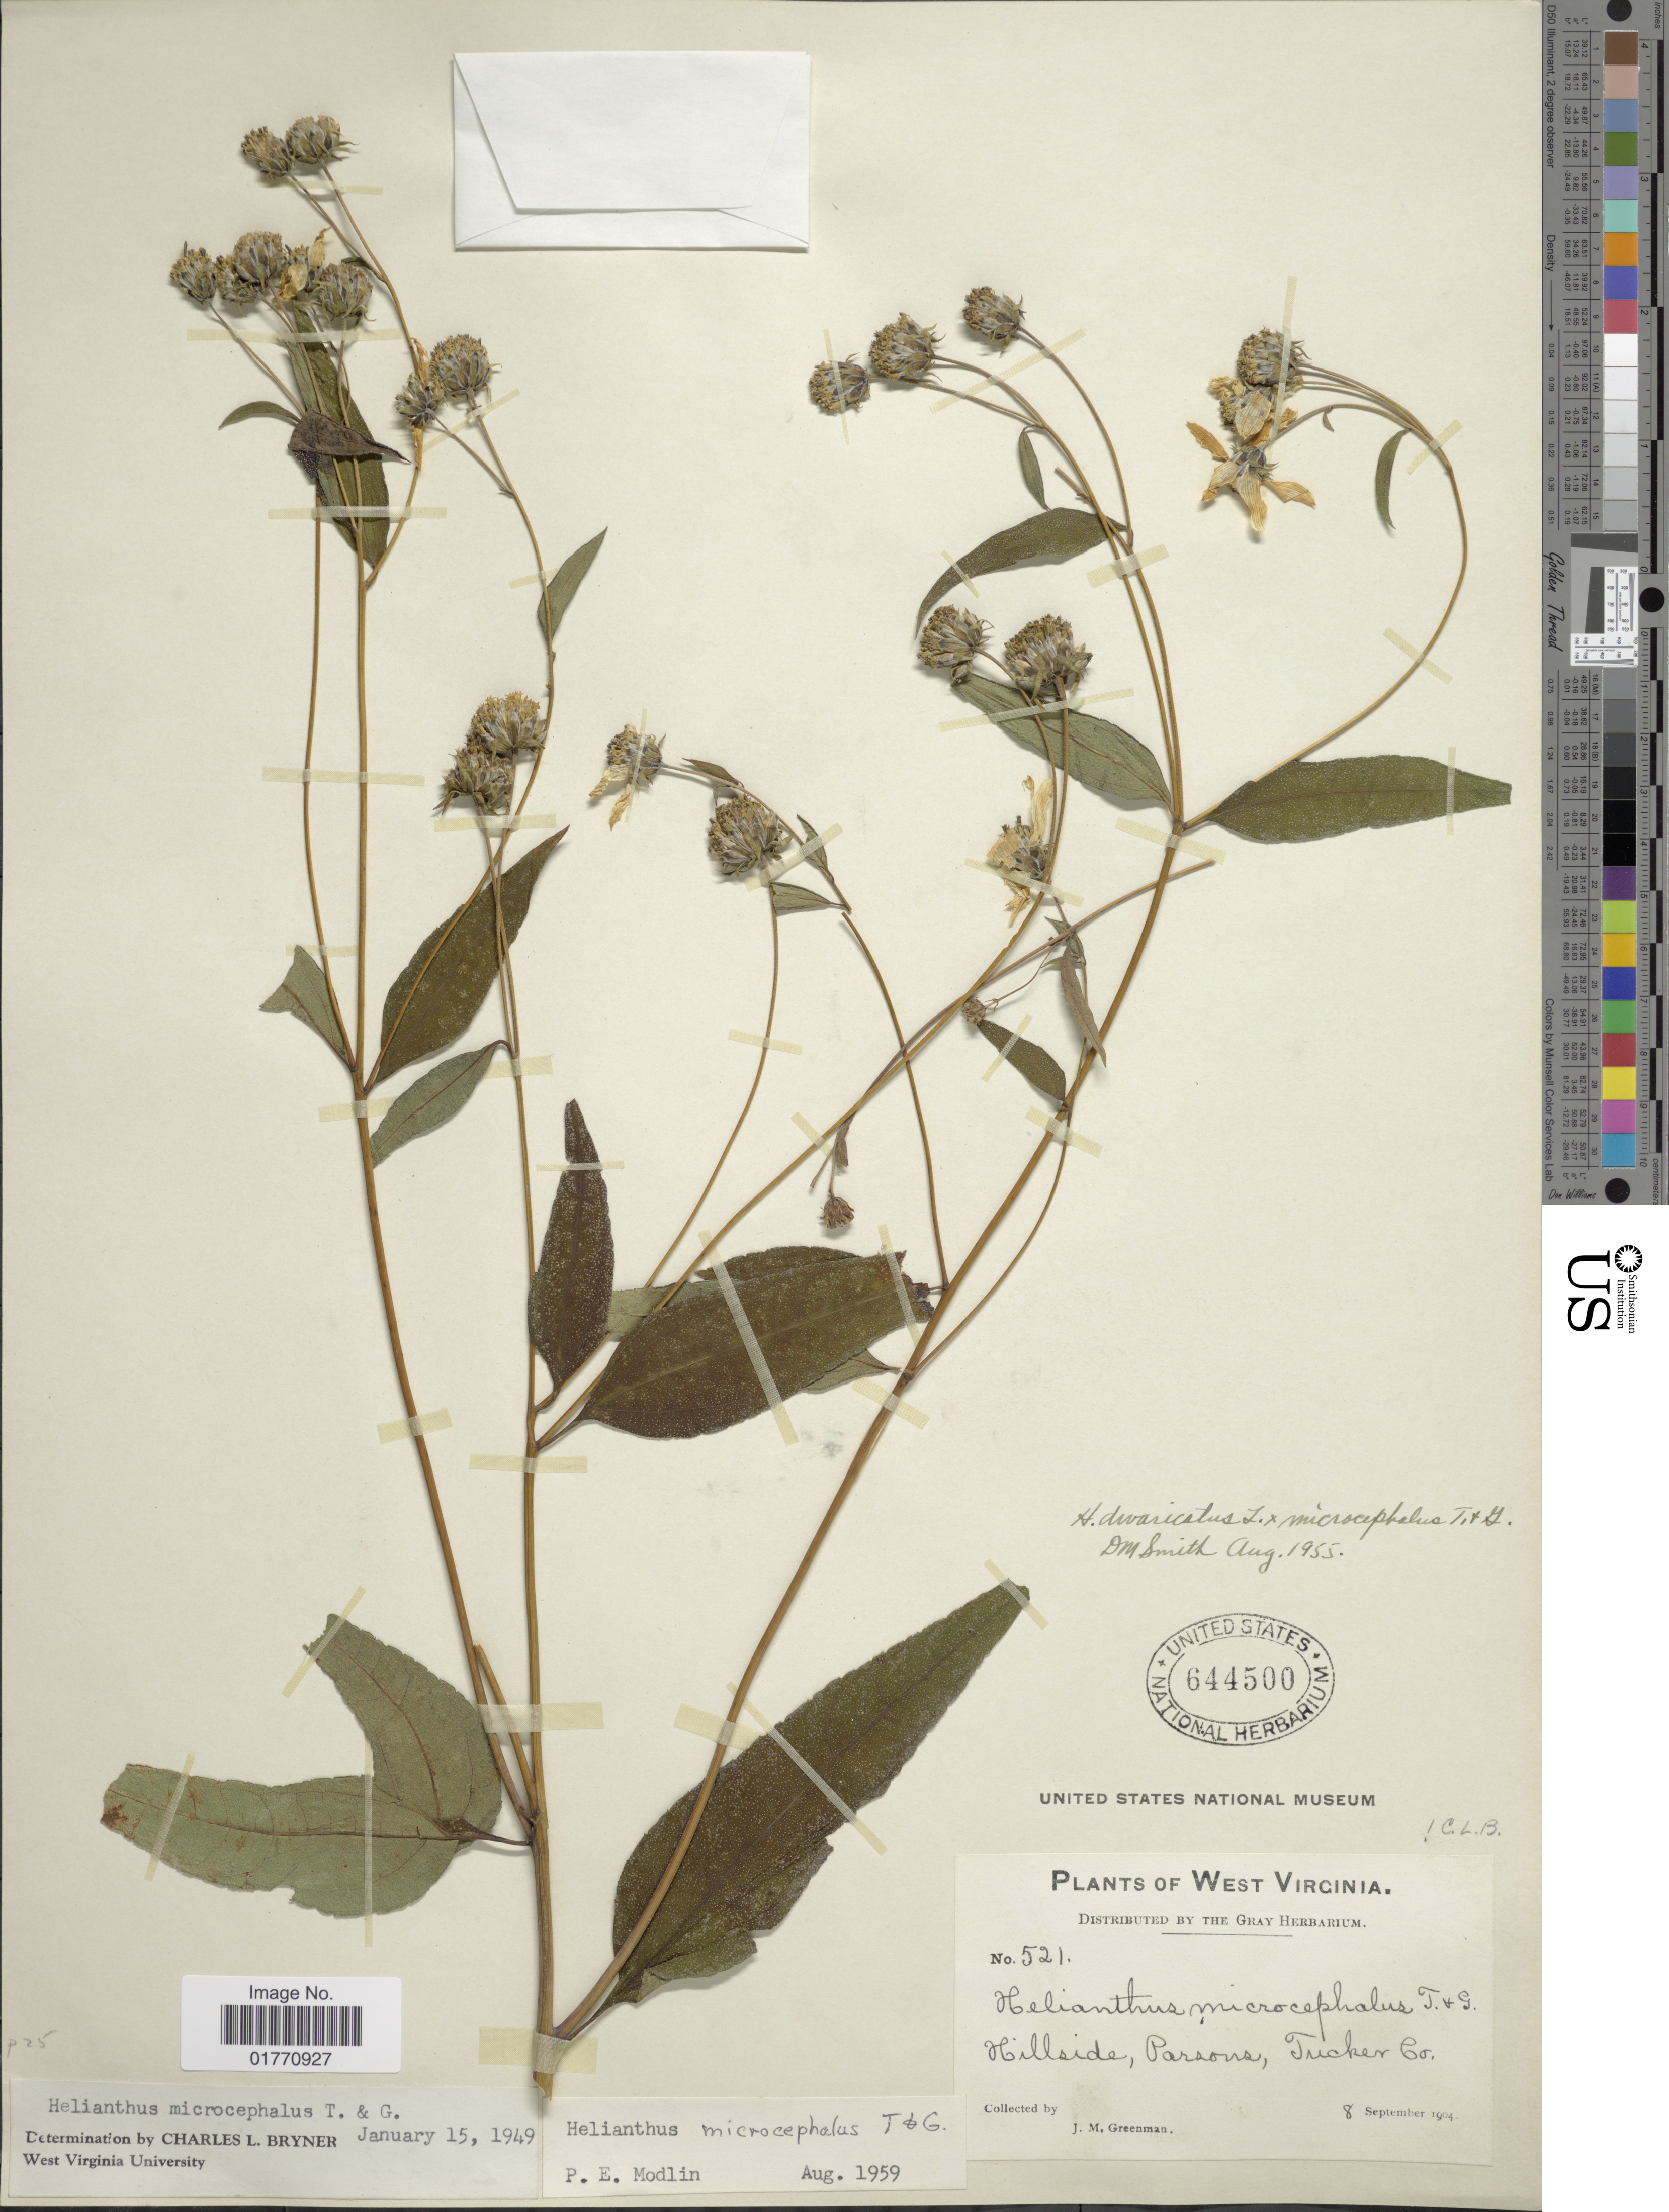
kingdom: Plantae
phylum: Tracheophyta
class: Magnoliopsida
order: Asterales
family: Asteraceae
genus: Helianthus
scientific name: Helianthus microcephalus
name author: Torr. & A. Gray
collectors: J. M. Greenman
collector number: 521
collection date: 1904-09-08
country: United States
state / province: West Virginia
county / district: Tucker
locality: Hillside, Parzona, Tucker Co.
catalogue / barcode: US 644500